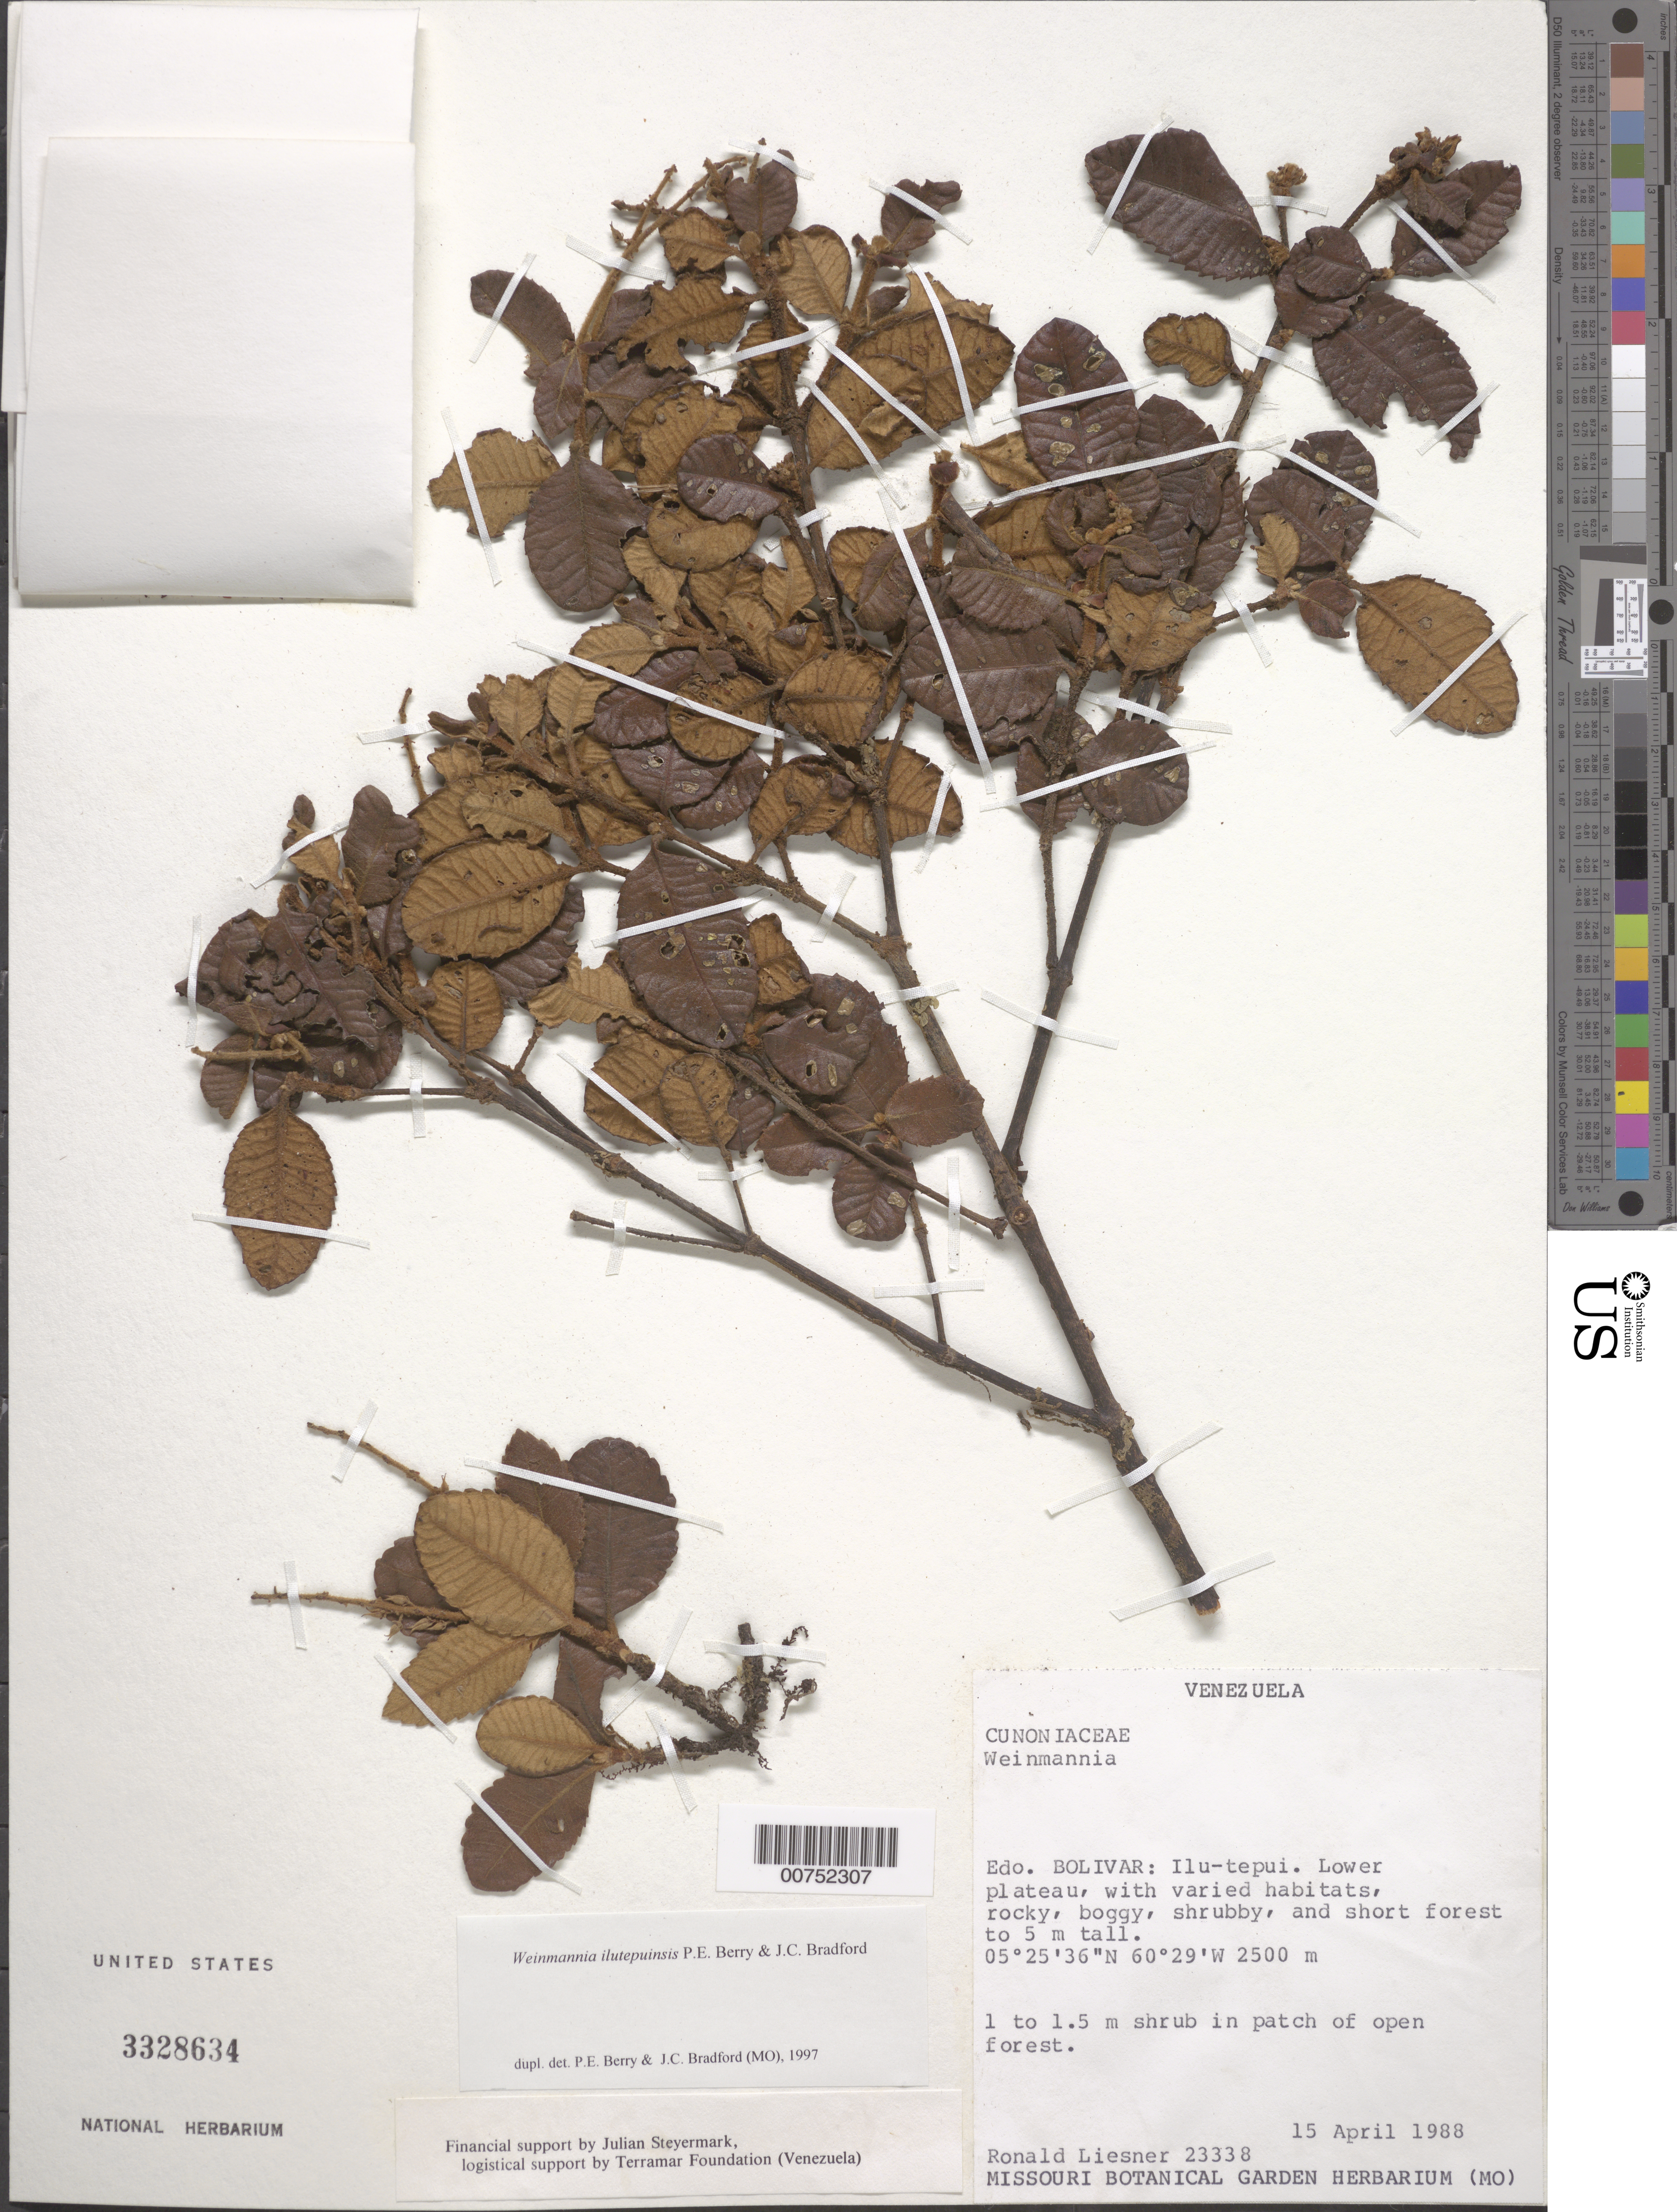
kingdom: Plantae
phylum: Tracheophyta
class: Magnoliopsida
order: Oxalidales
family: Cunoniaceae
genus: Weinmannia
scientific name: Weinmannia ilutepuiensis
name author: P.E. Berry & J. Bradford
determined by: Berry, P. E.; Bradford, J. C.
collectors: R. L. Liesner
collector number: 23338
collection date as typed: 15-Apr-88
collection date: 1988-04-15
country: Venezuela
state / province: Bolívar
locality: Ilu-tepuí, lower plateau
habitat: Varied habitats, rocky, boggy, shrubby, and short forest to 5 m tall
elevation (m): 2500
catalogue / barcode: US 3328634